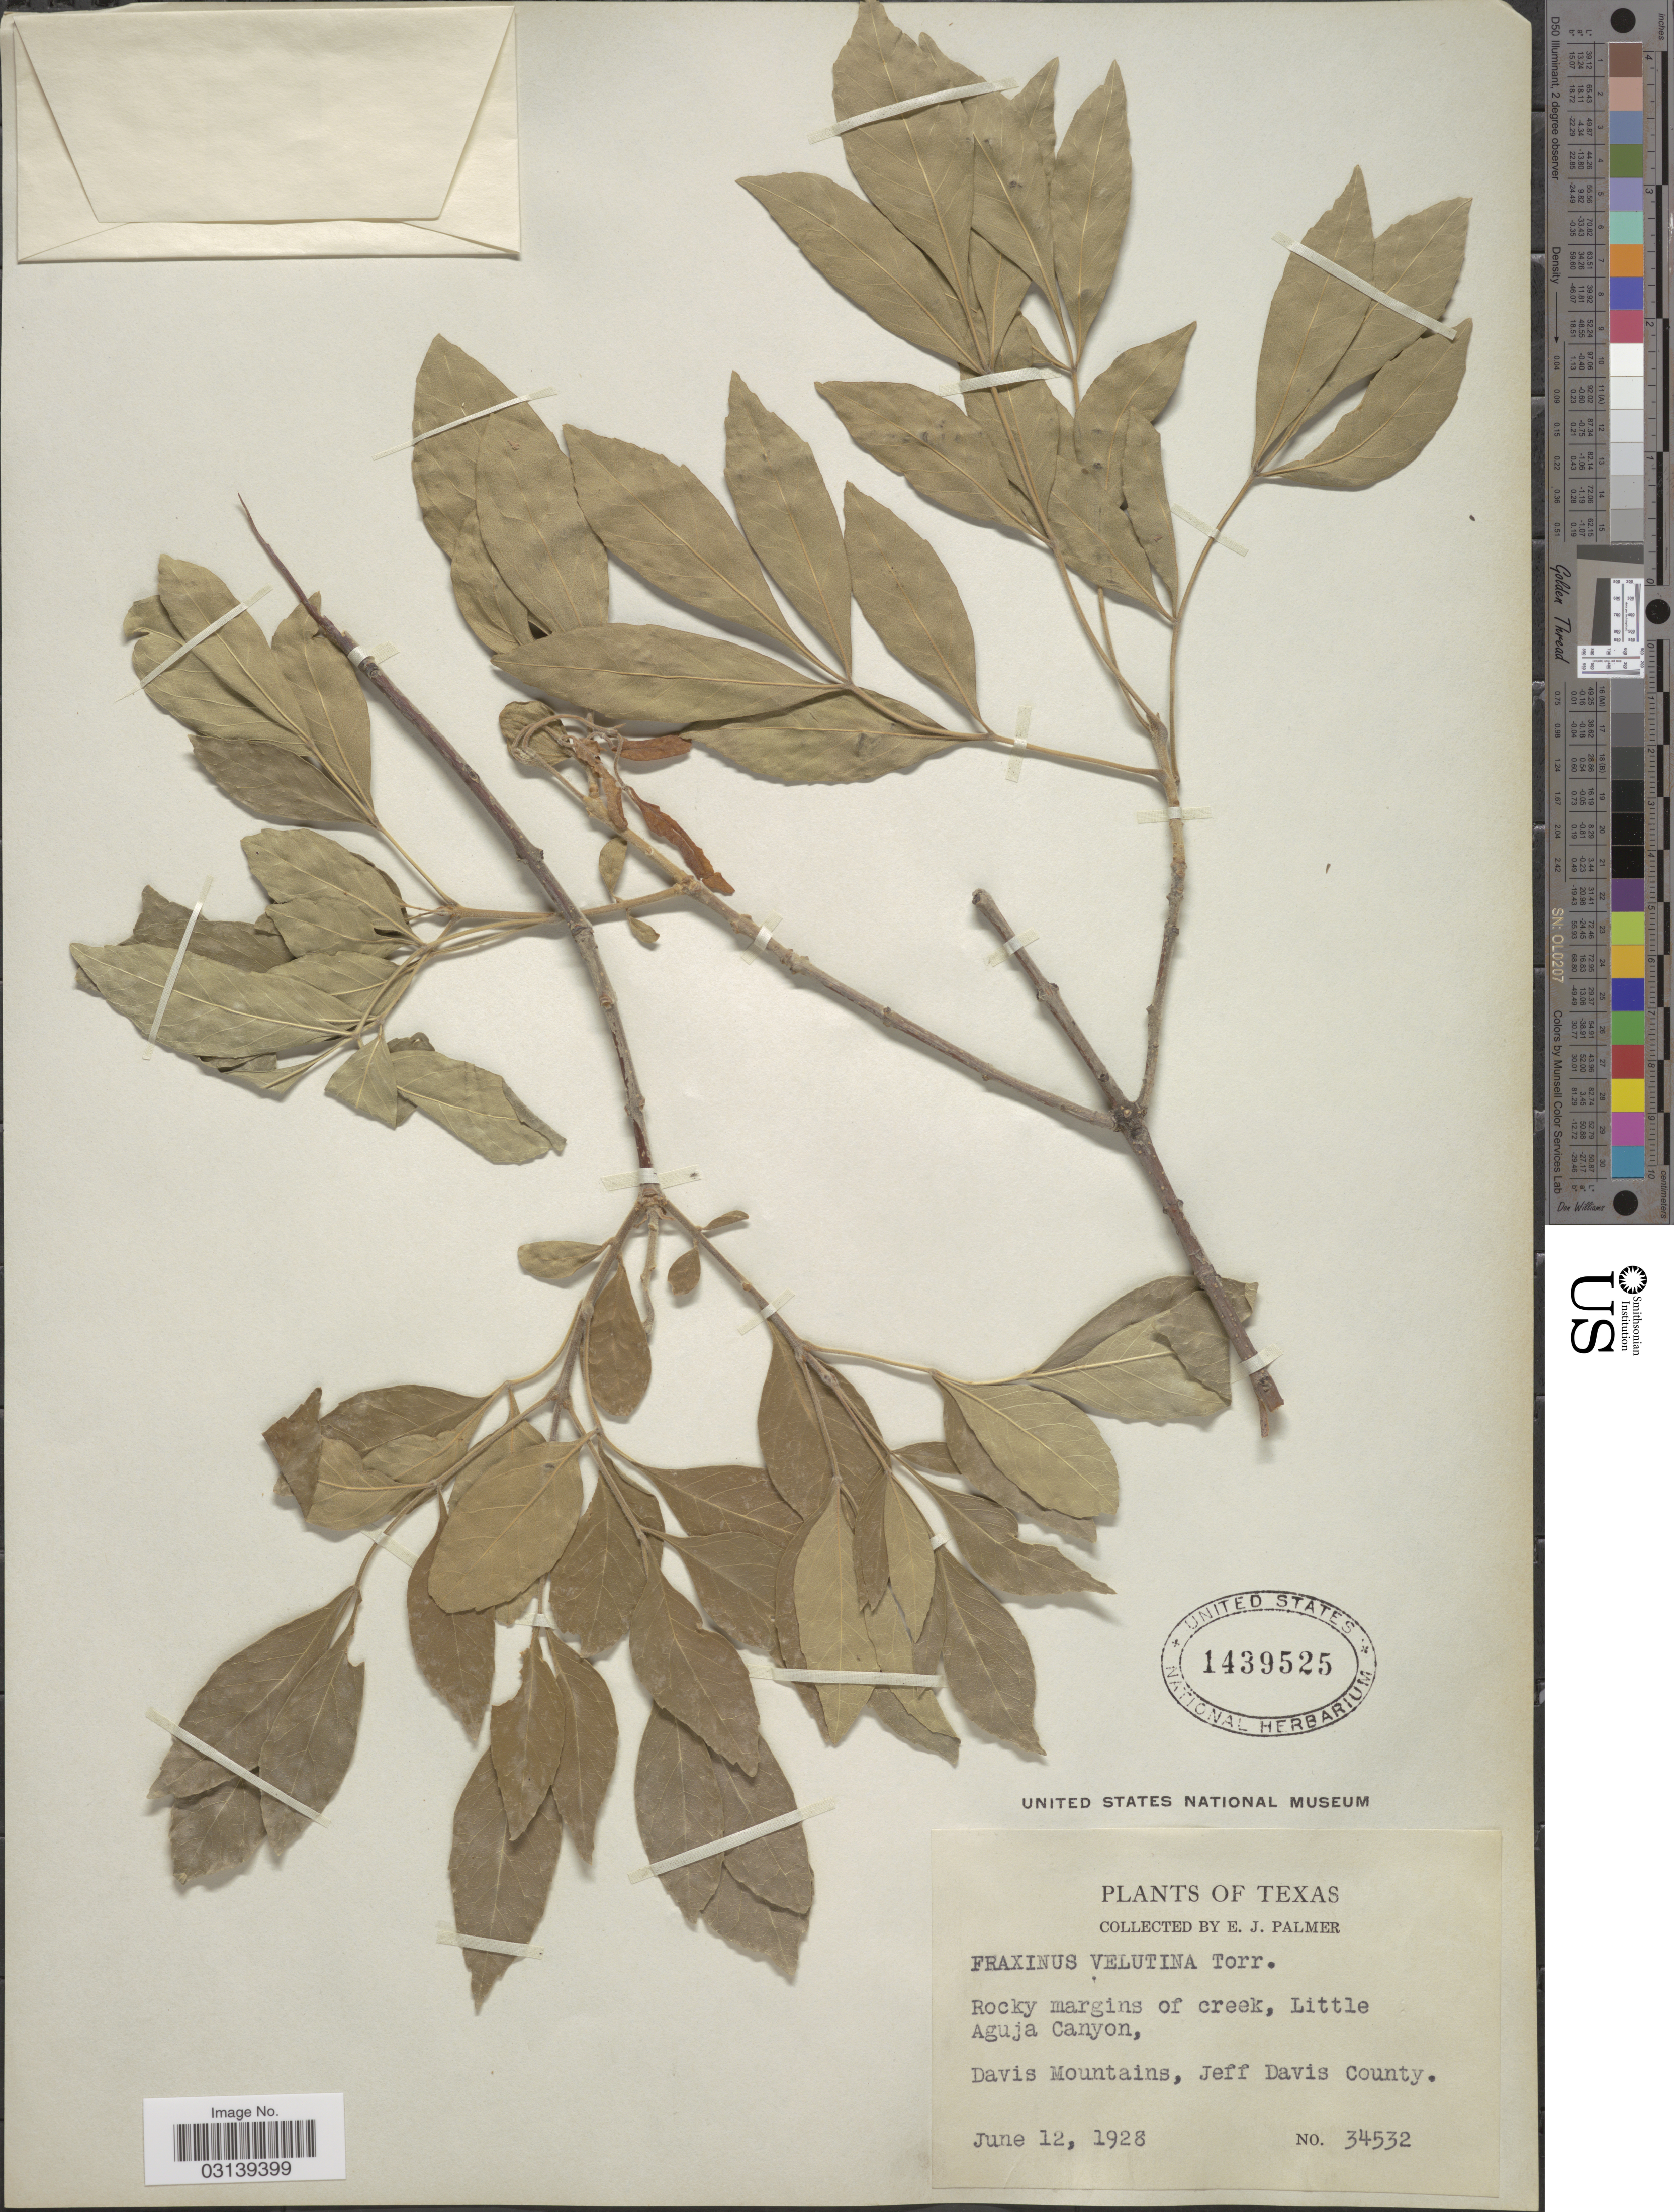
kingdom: Plantae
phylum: Tracheophyta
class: Magnoliopsida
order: Lamiales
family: Oleaceae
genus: Fraxinus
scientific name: Fraxinus velutina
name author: Torr.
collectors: E. J. Palmer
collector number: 34532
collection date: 1928-06-12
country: United States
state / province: Texas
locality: Little Aguja Canyon, Davis Mountains, Jeff Davis County.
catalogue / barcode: US 1439525